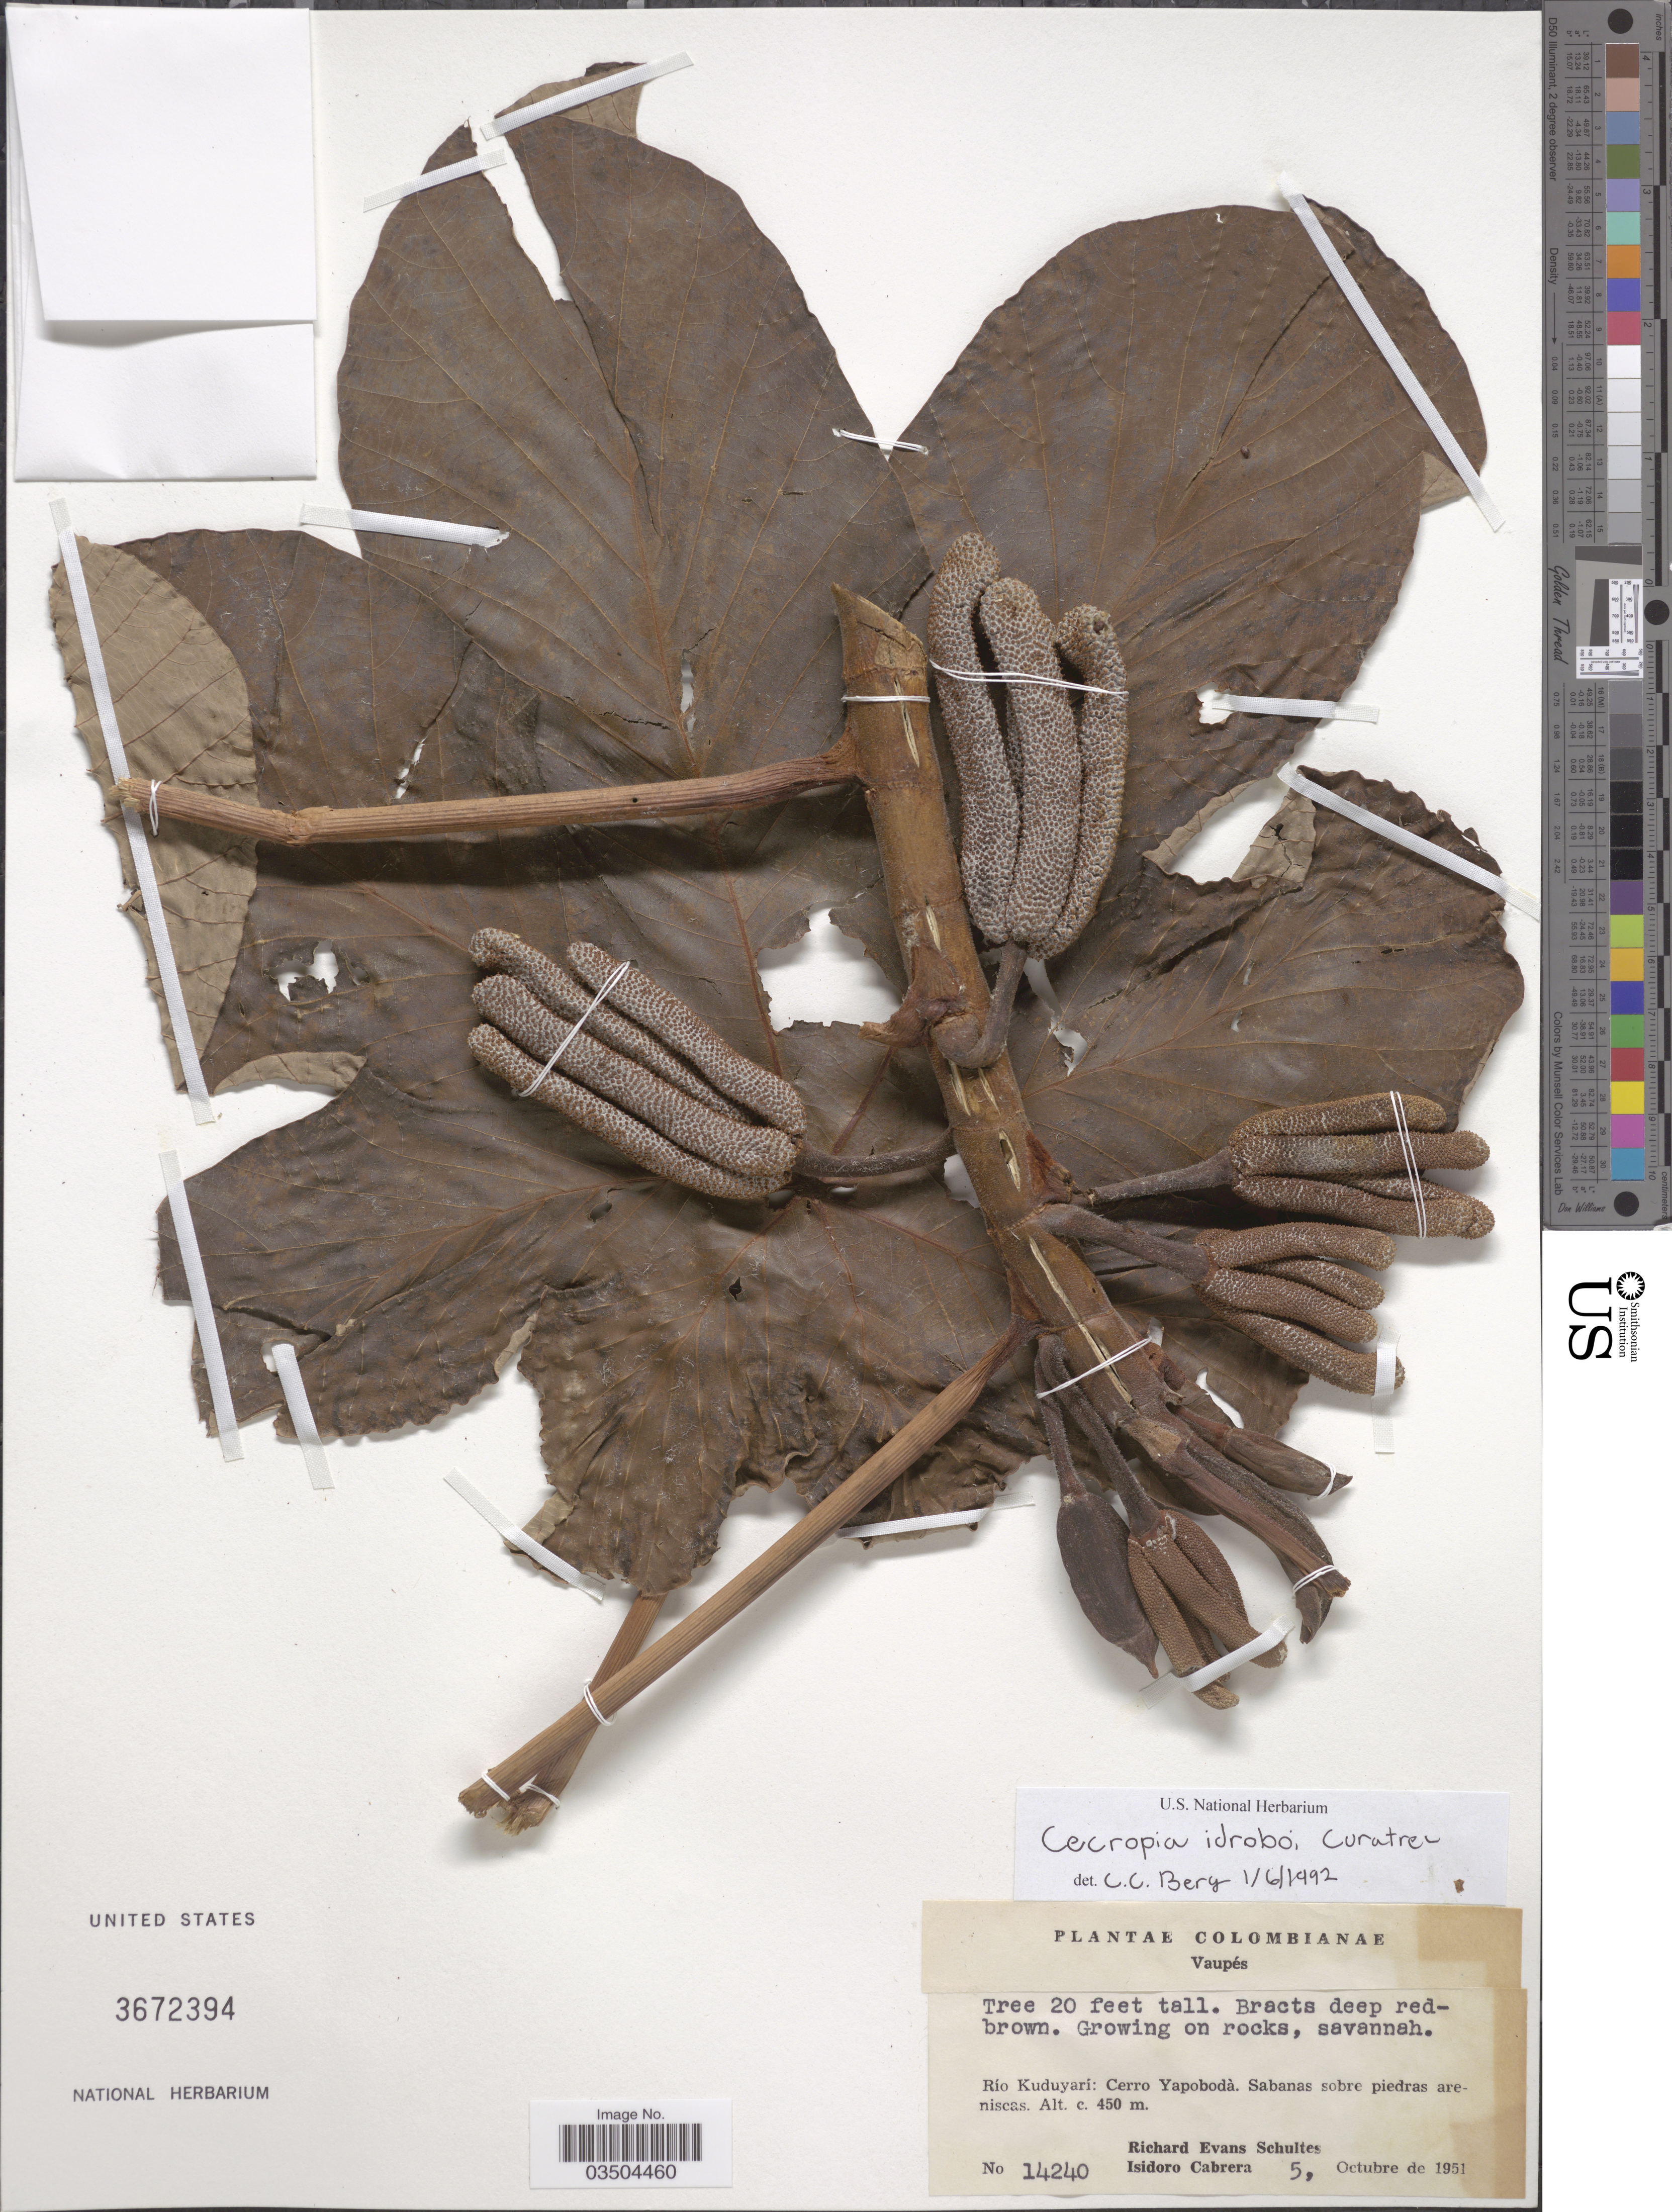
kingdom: Plantae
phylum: Tracheophyta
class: Magnoliopsida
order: Rosales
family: Urticaceae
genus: Cecropia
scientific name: Cecropia idroboi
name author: Cuatrec.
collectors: R. E. Schultes & I. Cabrera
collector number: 14240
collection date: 1951-10-05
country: Colombia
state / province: Vaupés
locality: Río Kuduyarí: Cerro Yapobodà.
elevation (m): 450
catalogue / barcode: US 3672394